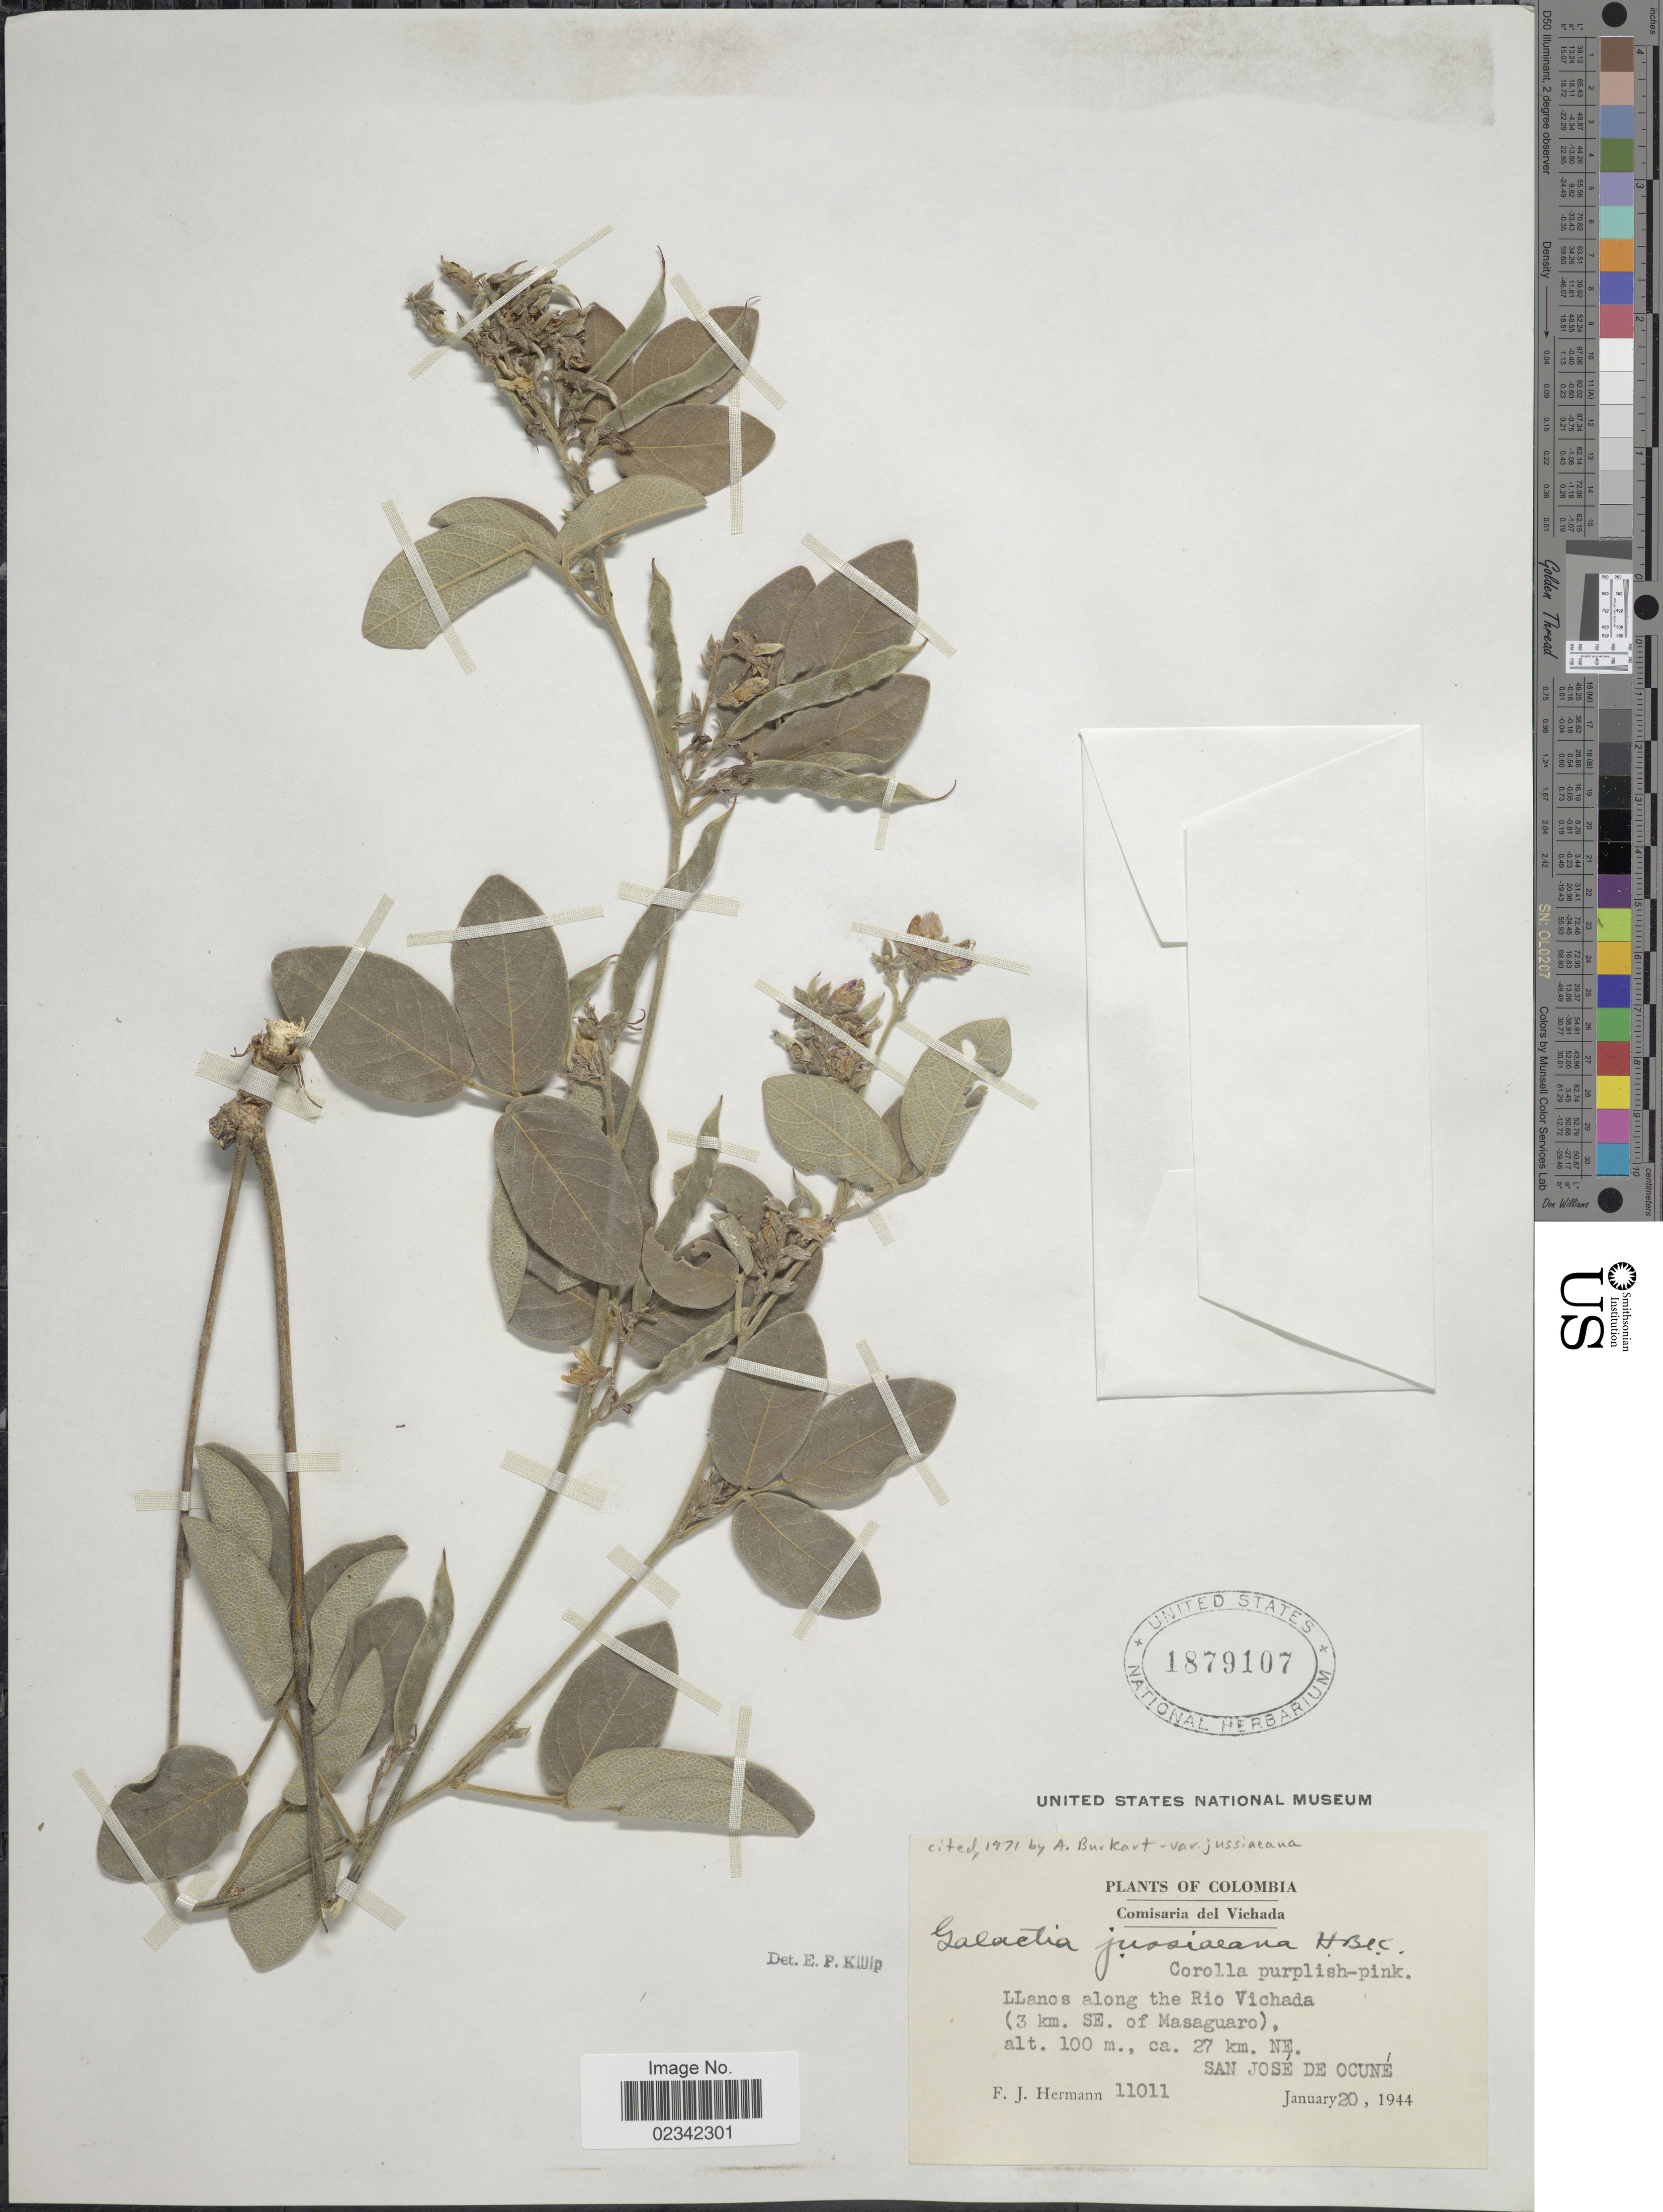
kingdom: Plantae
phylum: Tracheophyta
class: Magnoliopsida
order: Fabales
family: Fabaceae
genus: Galactia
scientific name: Galactia jussiaeana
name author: Kunth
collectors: F. J. Hermann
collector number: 11011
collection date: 1944-01-20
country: Colombia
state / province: Vichada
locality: Llanos along the Rio Vichada (3 km. SE. of Masaguaro), ca. 27 km. NE. San Jose De Ocune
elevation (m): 100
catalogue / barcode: US 1879107